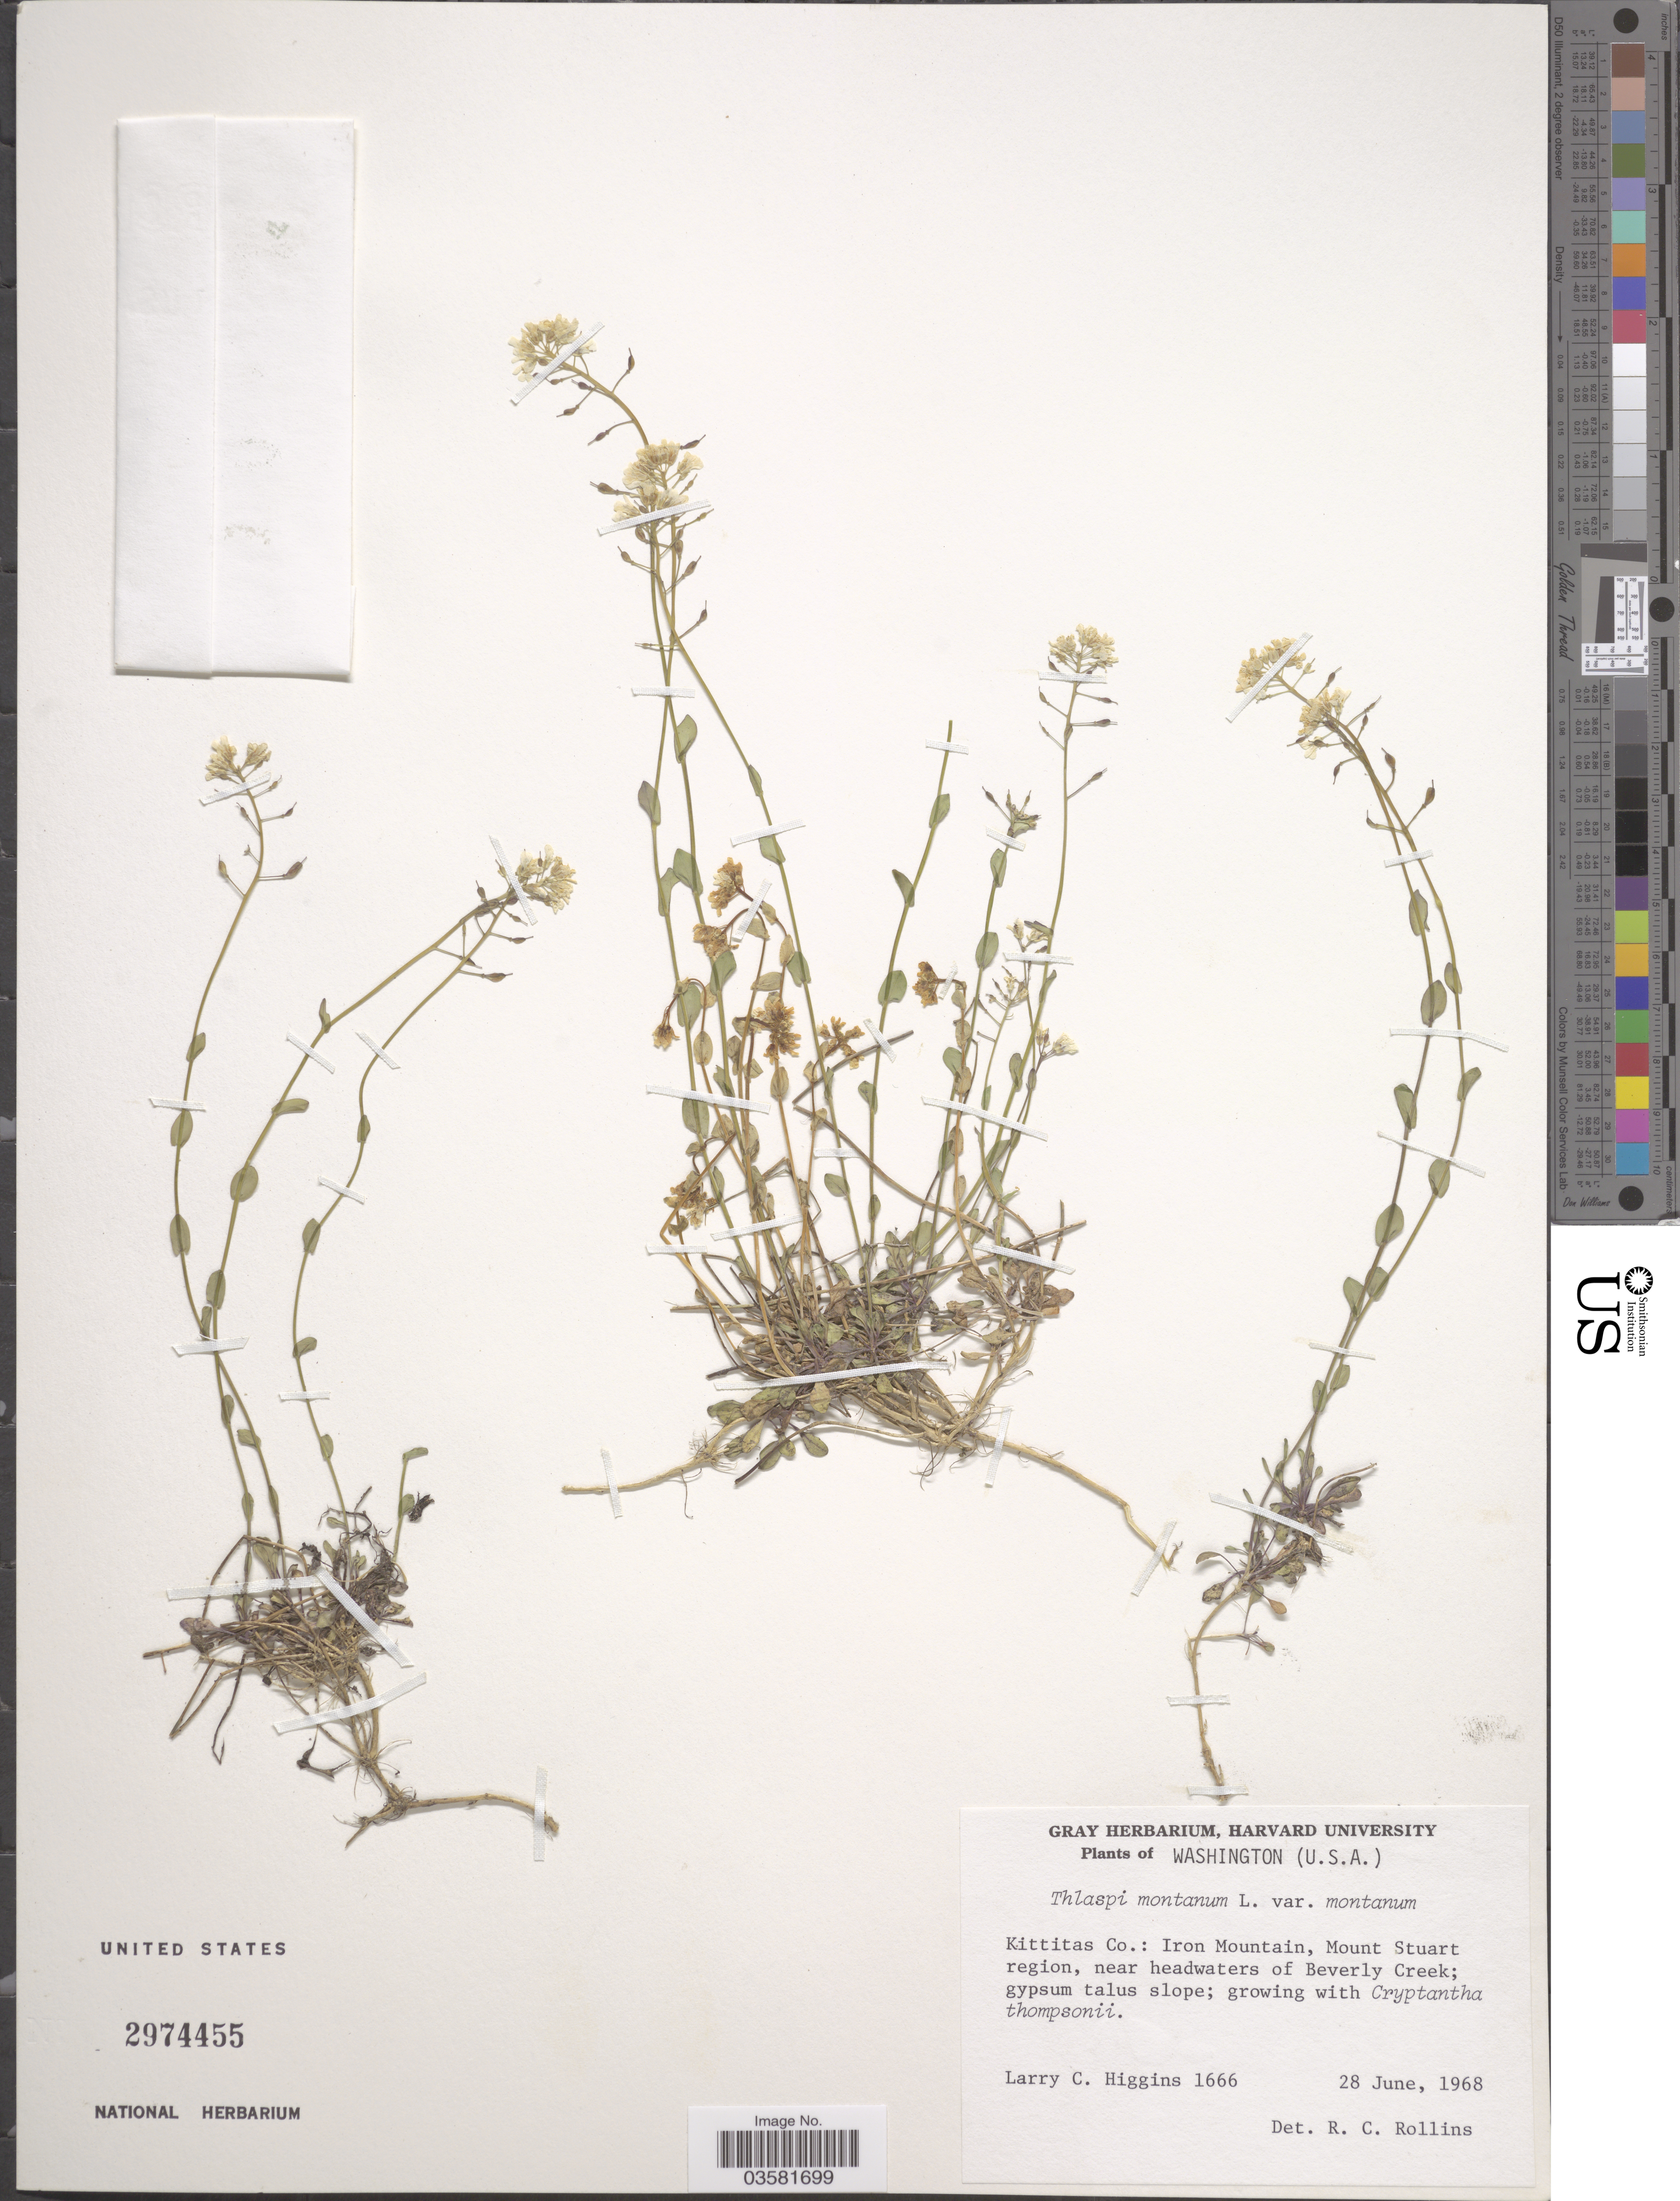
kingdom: Plantae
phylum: Tracheophyta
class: Magnoliopsida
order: Brassicales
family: Brassicaceae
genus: Thlaspi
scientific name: Thlaspi montanum var. montanum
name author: L.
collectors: L. Higgins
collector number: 1666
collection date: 1968-06-28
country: United States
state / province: Washington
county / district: Kittitas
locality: Kittitas Co.: Iron Mountain, Mount Stuart region, near headwaters of Beverly Creek.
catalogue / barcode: US 2974455